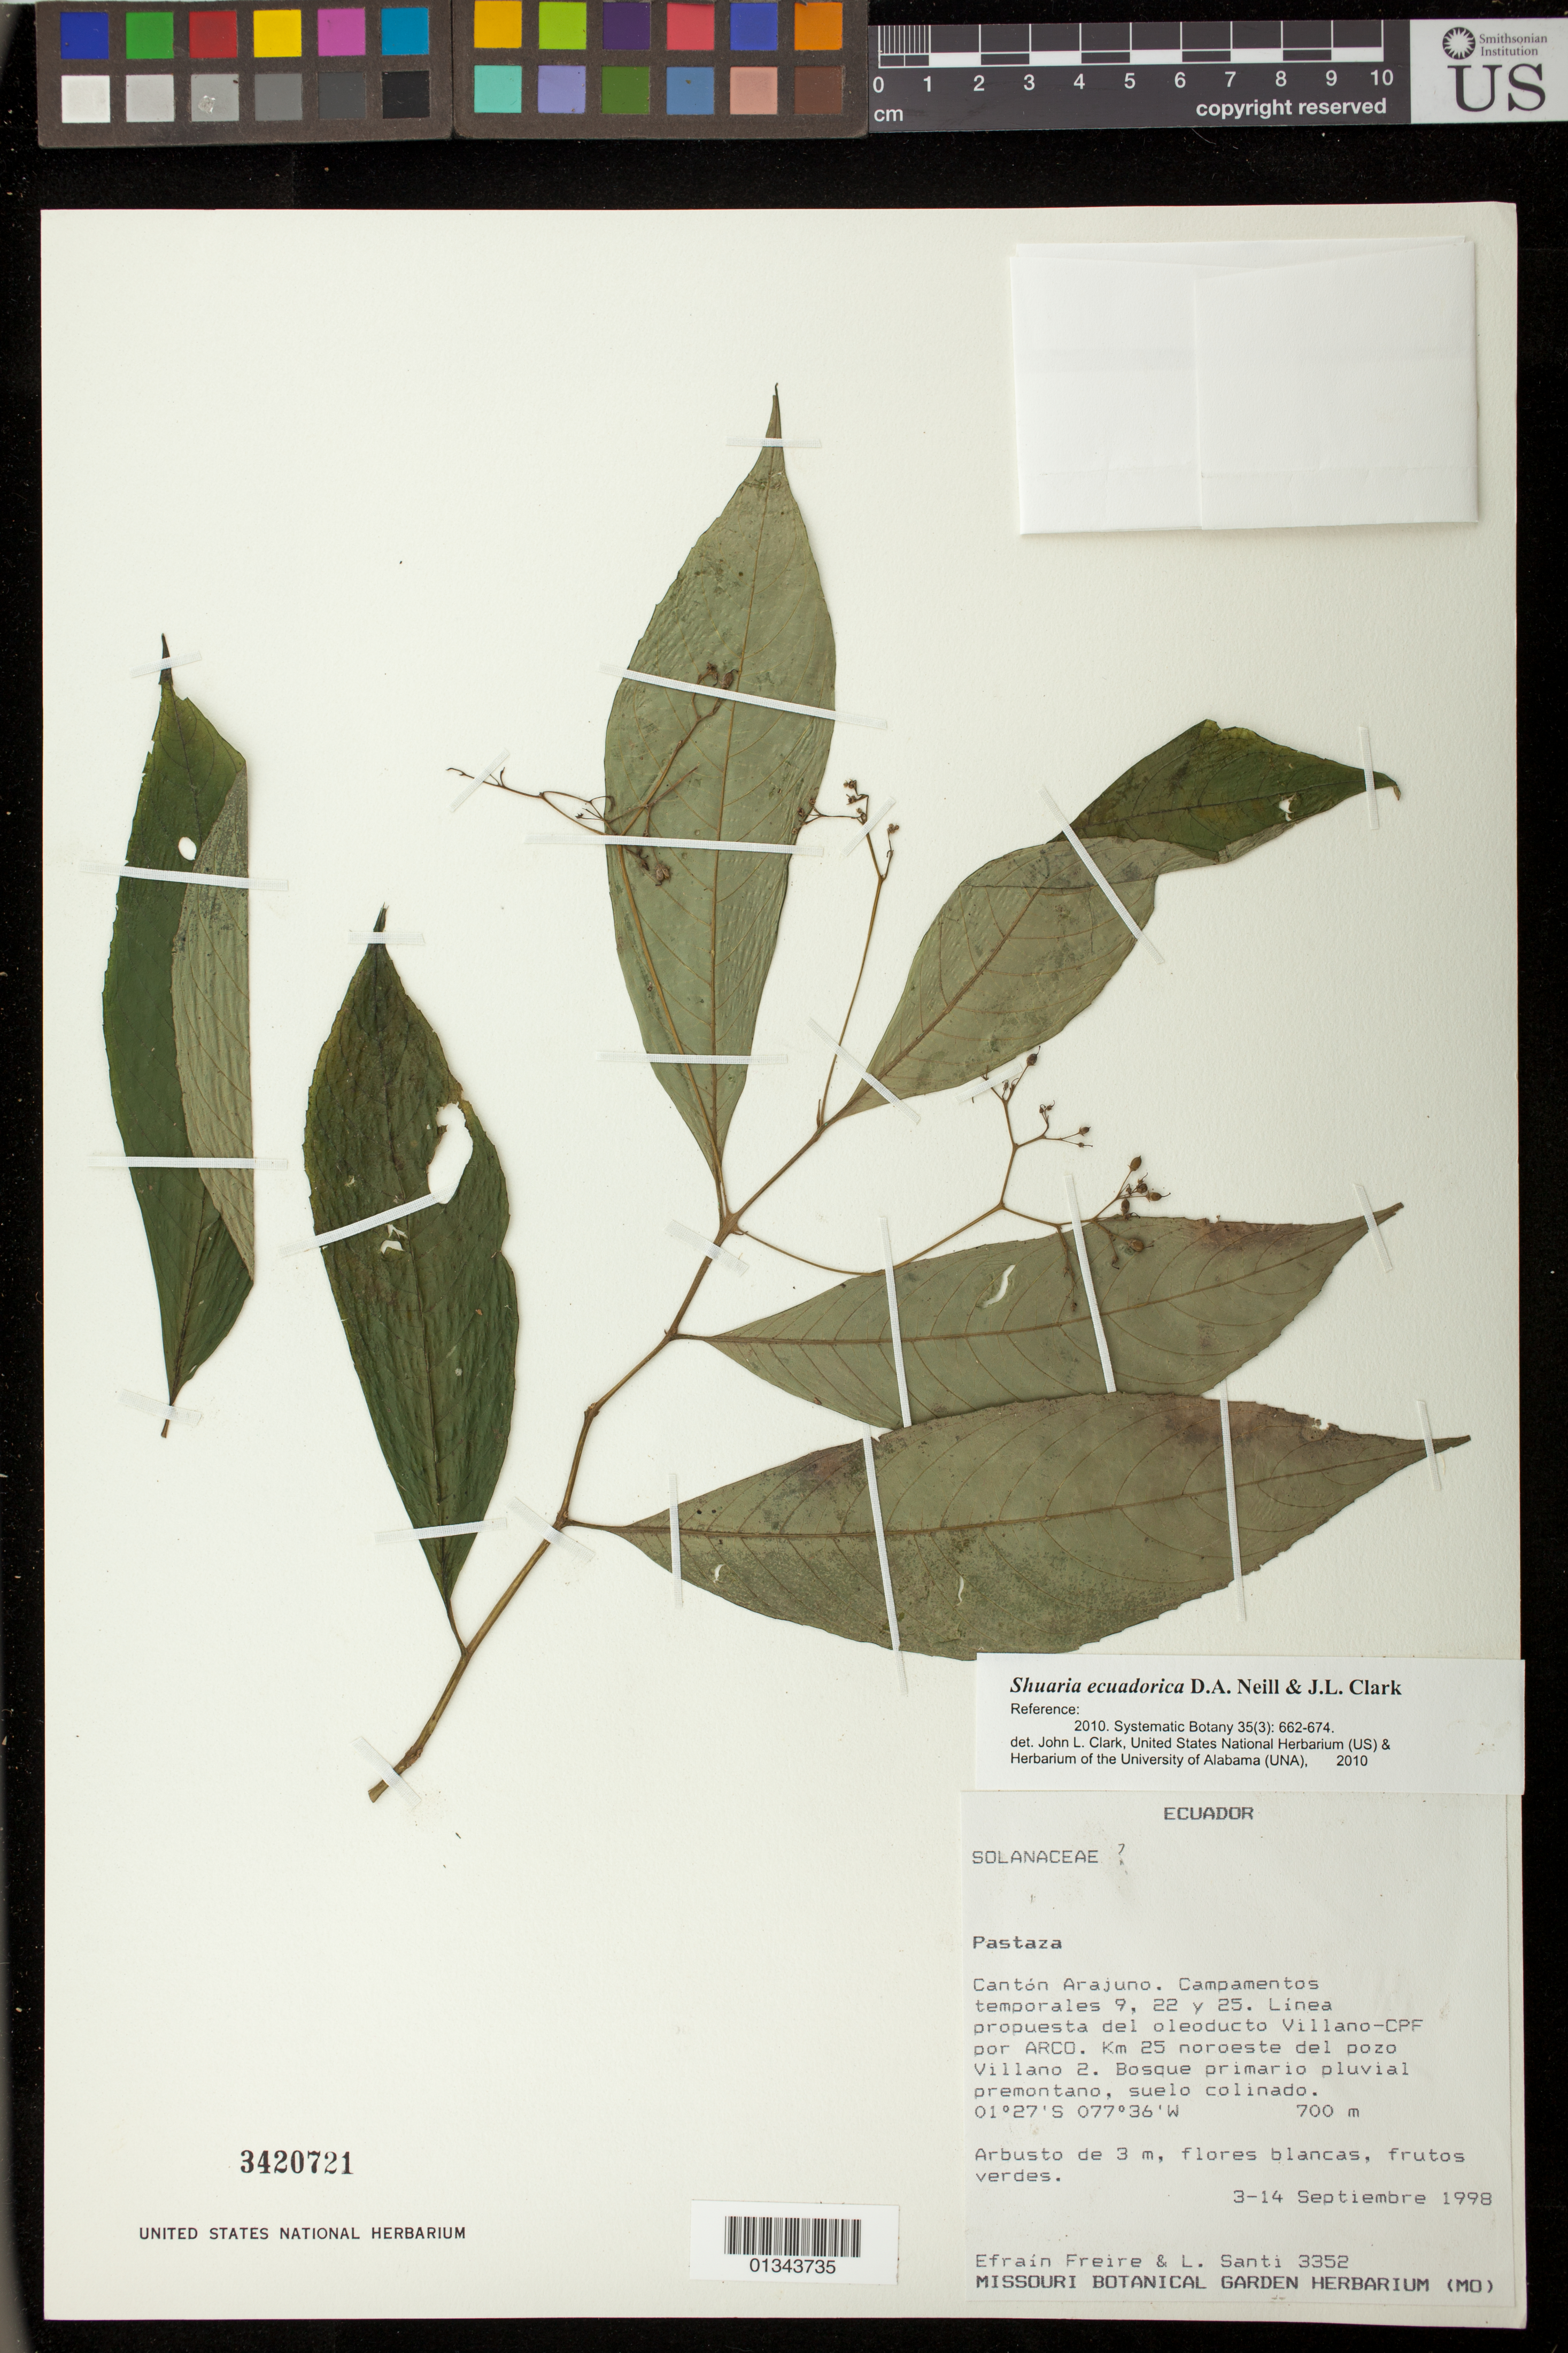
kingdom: Plantae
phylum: Tracheophyta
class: Magnoliopsida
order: Lamiales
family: Gesneriaceae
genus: Shuaria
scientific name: Shuaria ecuadorica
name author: D.A. Neill & J.L. Clark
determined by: Clark, J. L., (SEL), The Marie Selby Botanical Garden (UNITED STATES)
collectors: E. Freire & L. Santi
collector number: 3352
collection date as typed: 03 Sep 1998 to 14 Sep 1998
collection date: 1998-09-03/1998-09-14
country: Ecuador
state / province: Pastaza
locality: Cantón Arajuno. Campamentos temporales 9, 22 y 25, linea propuesta del oleoducto Villano-CPF por ARCO, km 25 noroeste del pozo Villano 2.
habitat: Bosque primario pluvial premontano, suelo colinado.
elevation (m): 700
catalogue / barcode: US 3420721